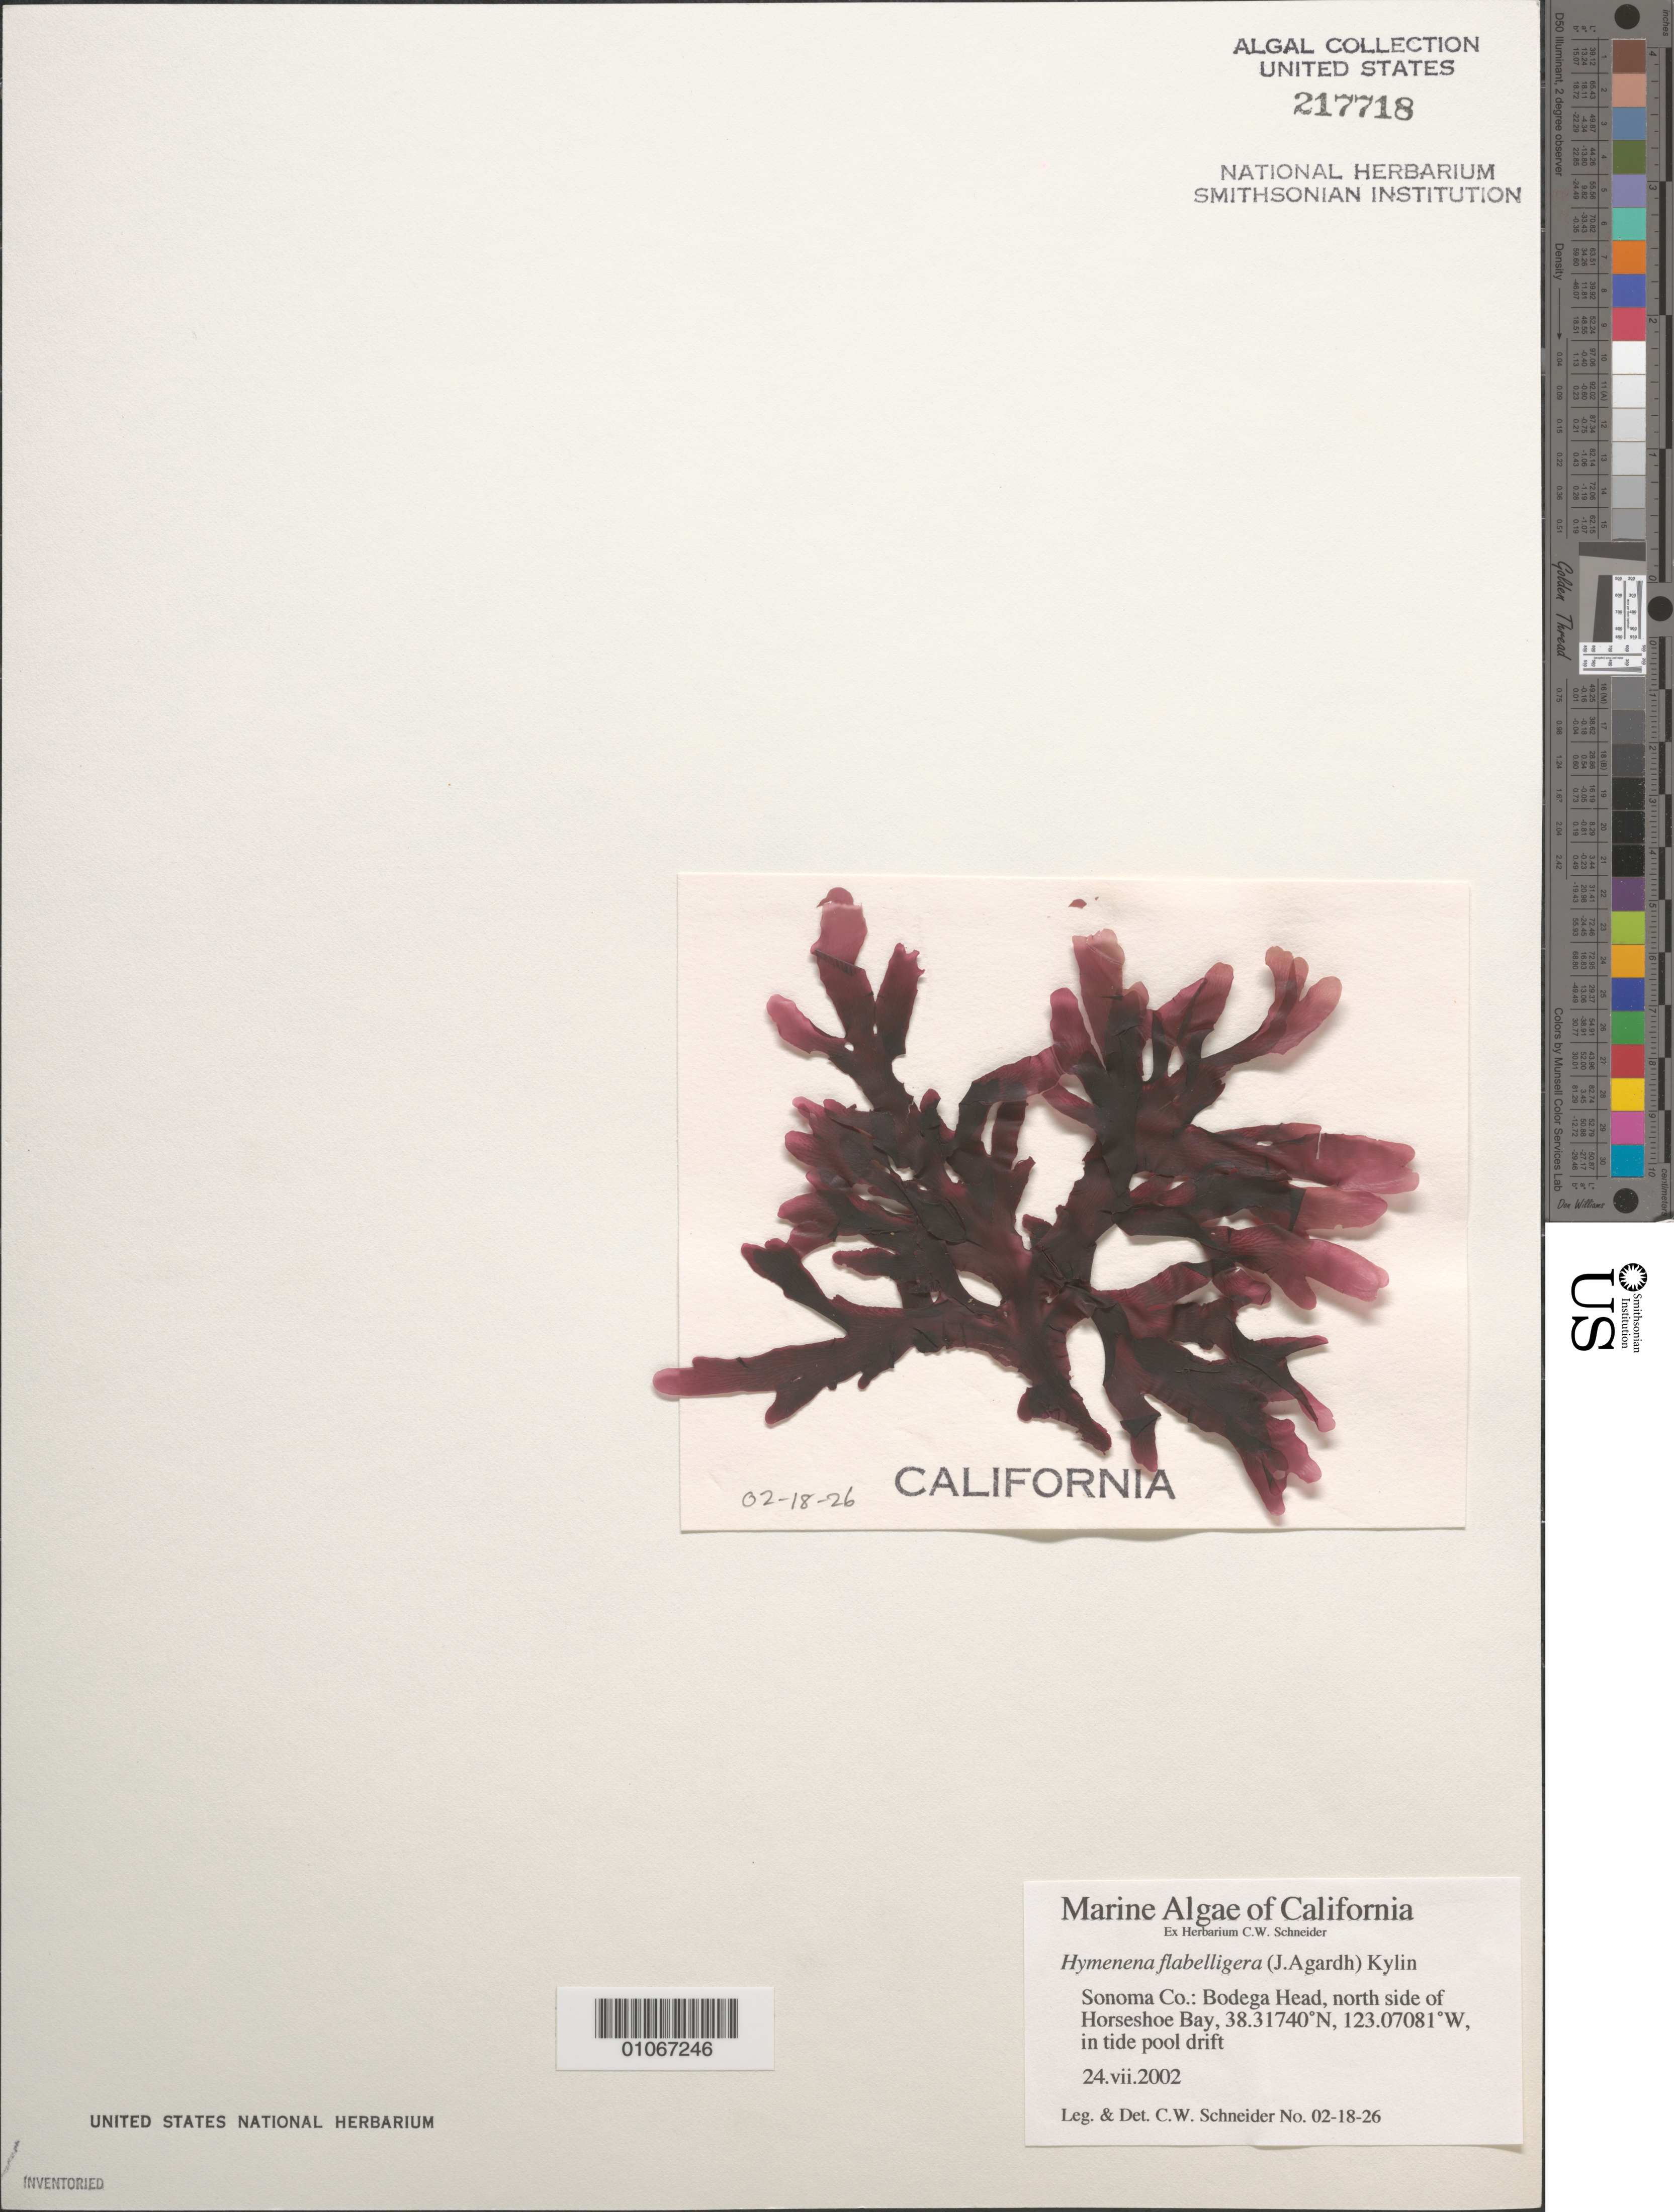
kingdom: Plantae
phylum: Rhodophyta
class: Florideophyceae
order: Ceramiales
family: Delesseriaceae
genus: Hymenena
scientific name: Hymenena flabelligera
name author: (J. Agardh) Kylin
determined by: Schneider, C. W.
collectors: C. W. Schneider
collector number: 02-18-26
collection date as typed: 24 Jul 2002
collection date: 2002-07-24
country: United States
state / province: California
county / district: Sonoma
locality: Bodega Head, north side of Horseshoe Bay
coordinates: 38.31740 N, 123.07081 W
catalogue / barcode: US 217718